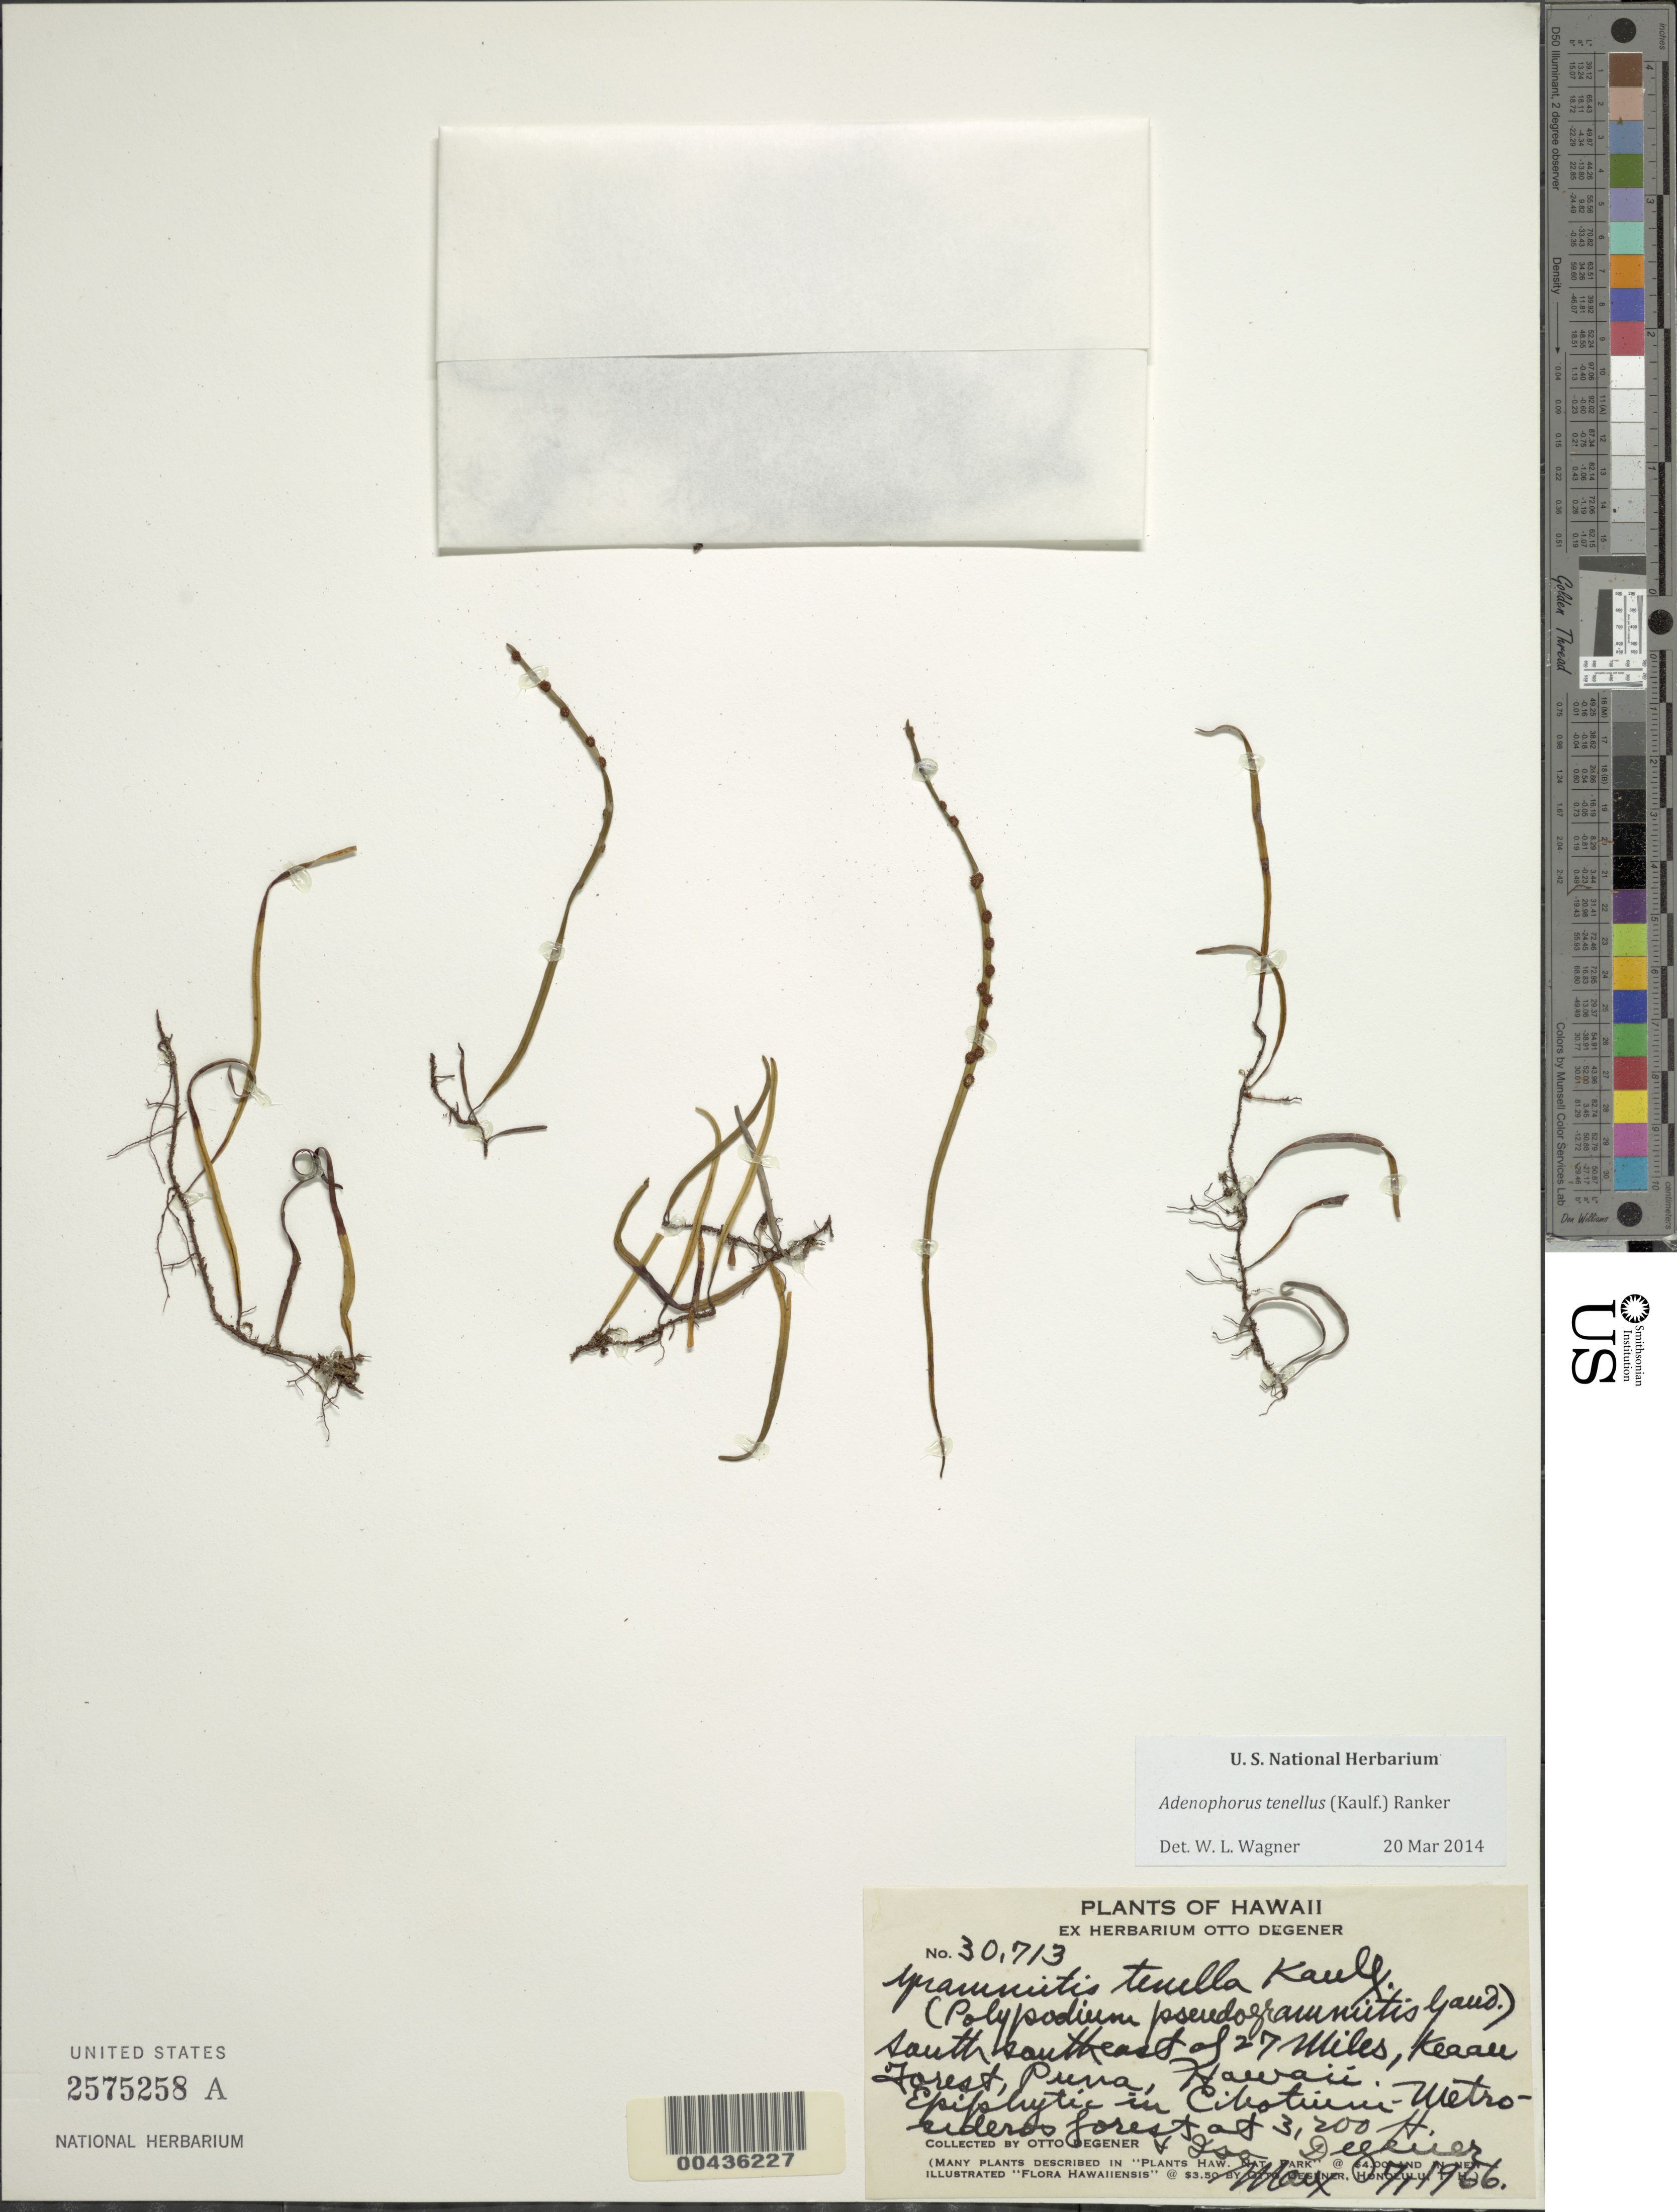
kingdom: Plantae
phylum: Tracheophyta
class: Polypodiopsida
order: Polypodiales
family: Polypodiaceae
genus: Adenophorus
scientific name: Adenophorus tenellus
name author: (Kaulf.) Ranker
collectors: O. Degener & I. Degener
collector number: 30713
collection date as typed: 7 May 1966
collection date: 1966-05-07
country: United States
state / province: Hawaii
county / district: Hawaii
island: Hawaii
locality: SSE of 27 Miles, Keaau Forest, Puna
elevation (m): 975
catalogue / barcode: US 2575258A